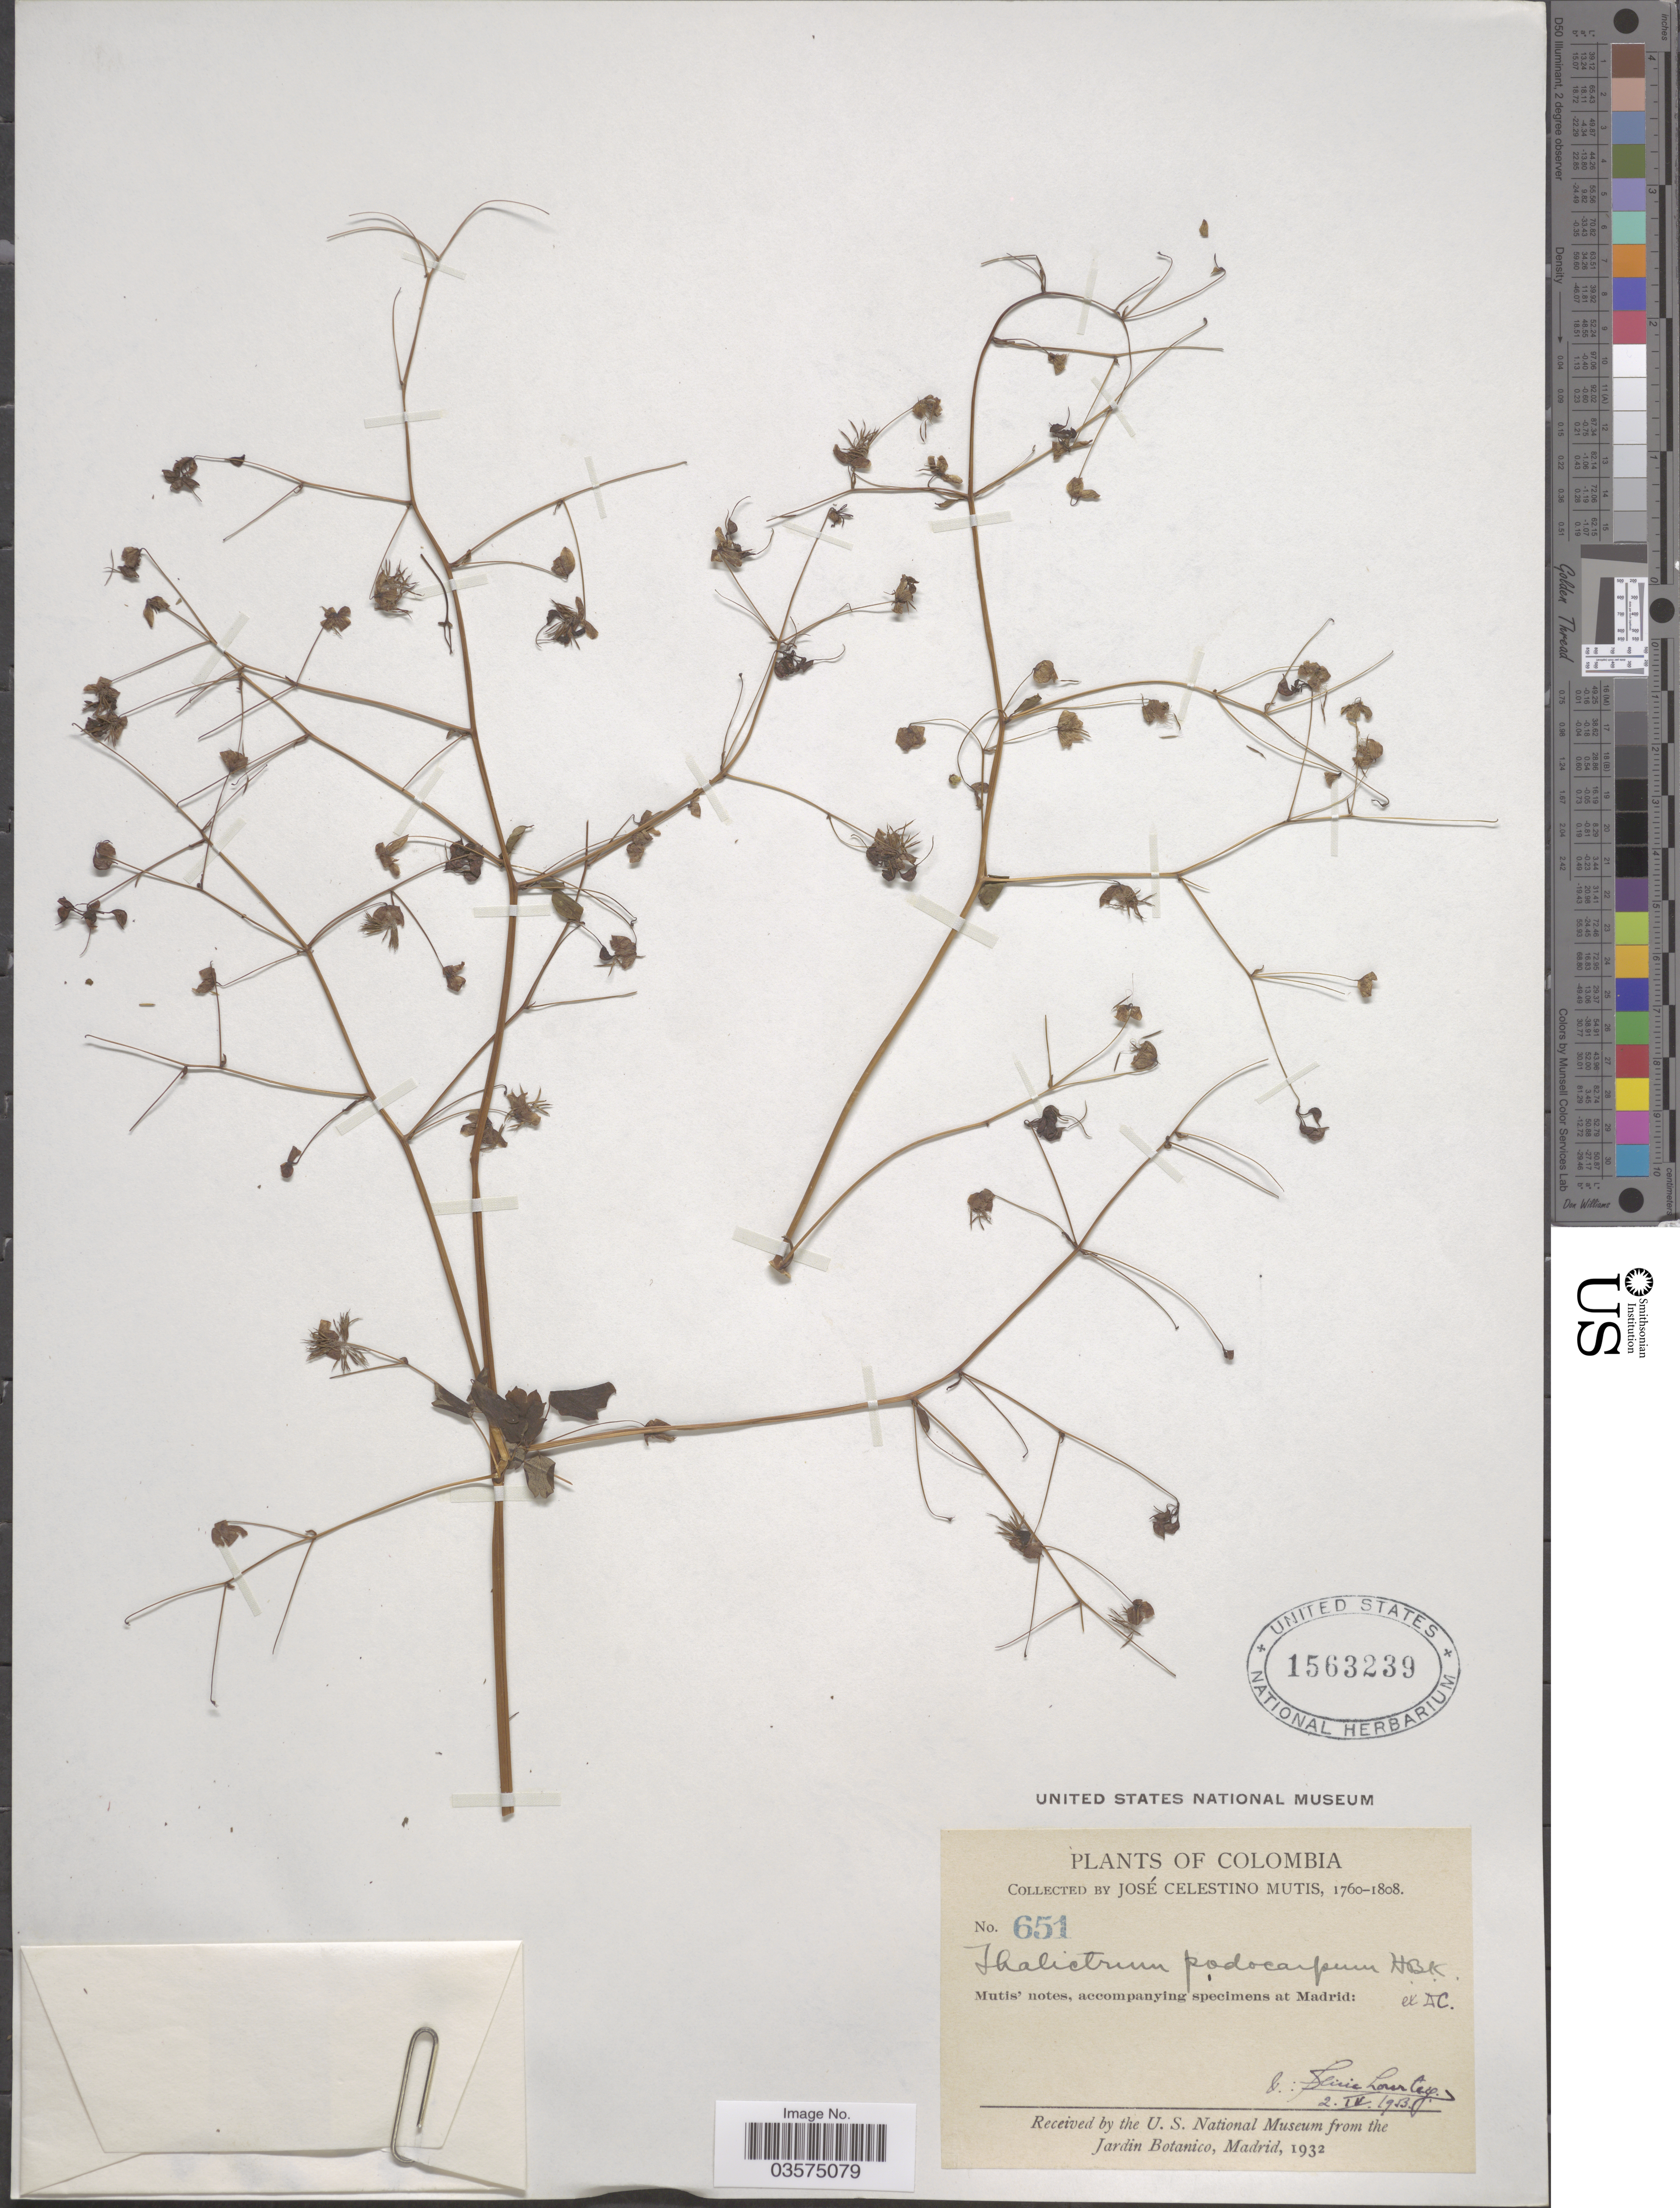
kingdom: Plantae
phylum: Tracheophyta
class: Magnoliopsida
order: Ranunculales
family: Ranunculaceae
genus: Thalictrum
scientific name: Thalictrum podocarpum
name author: Kunth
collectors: J. C. B. Mutis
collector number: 651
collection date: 1760/1808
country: Colombia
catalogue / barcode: US 1563239